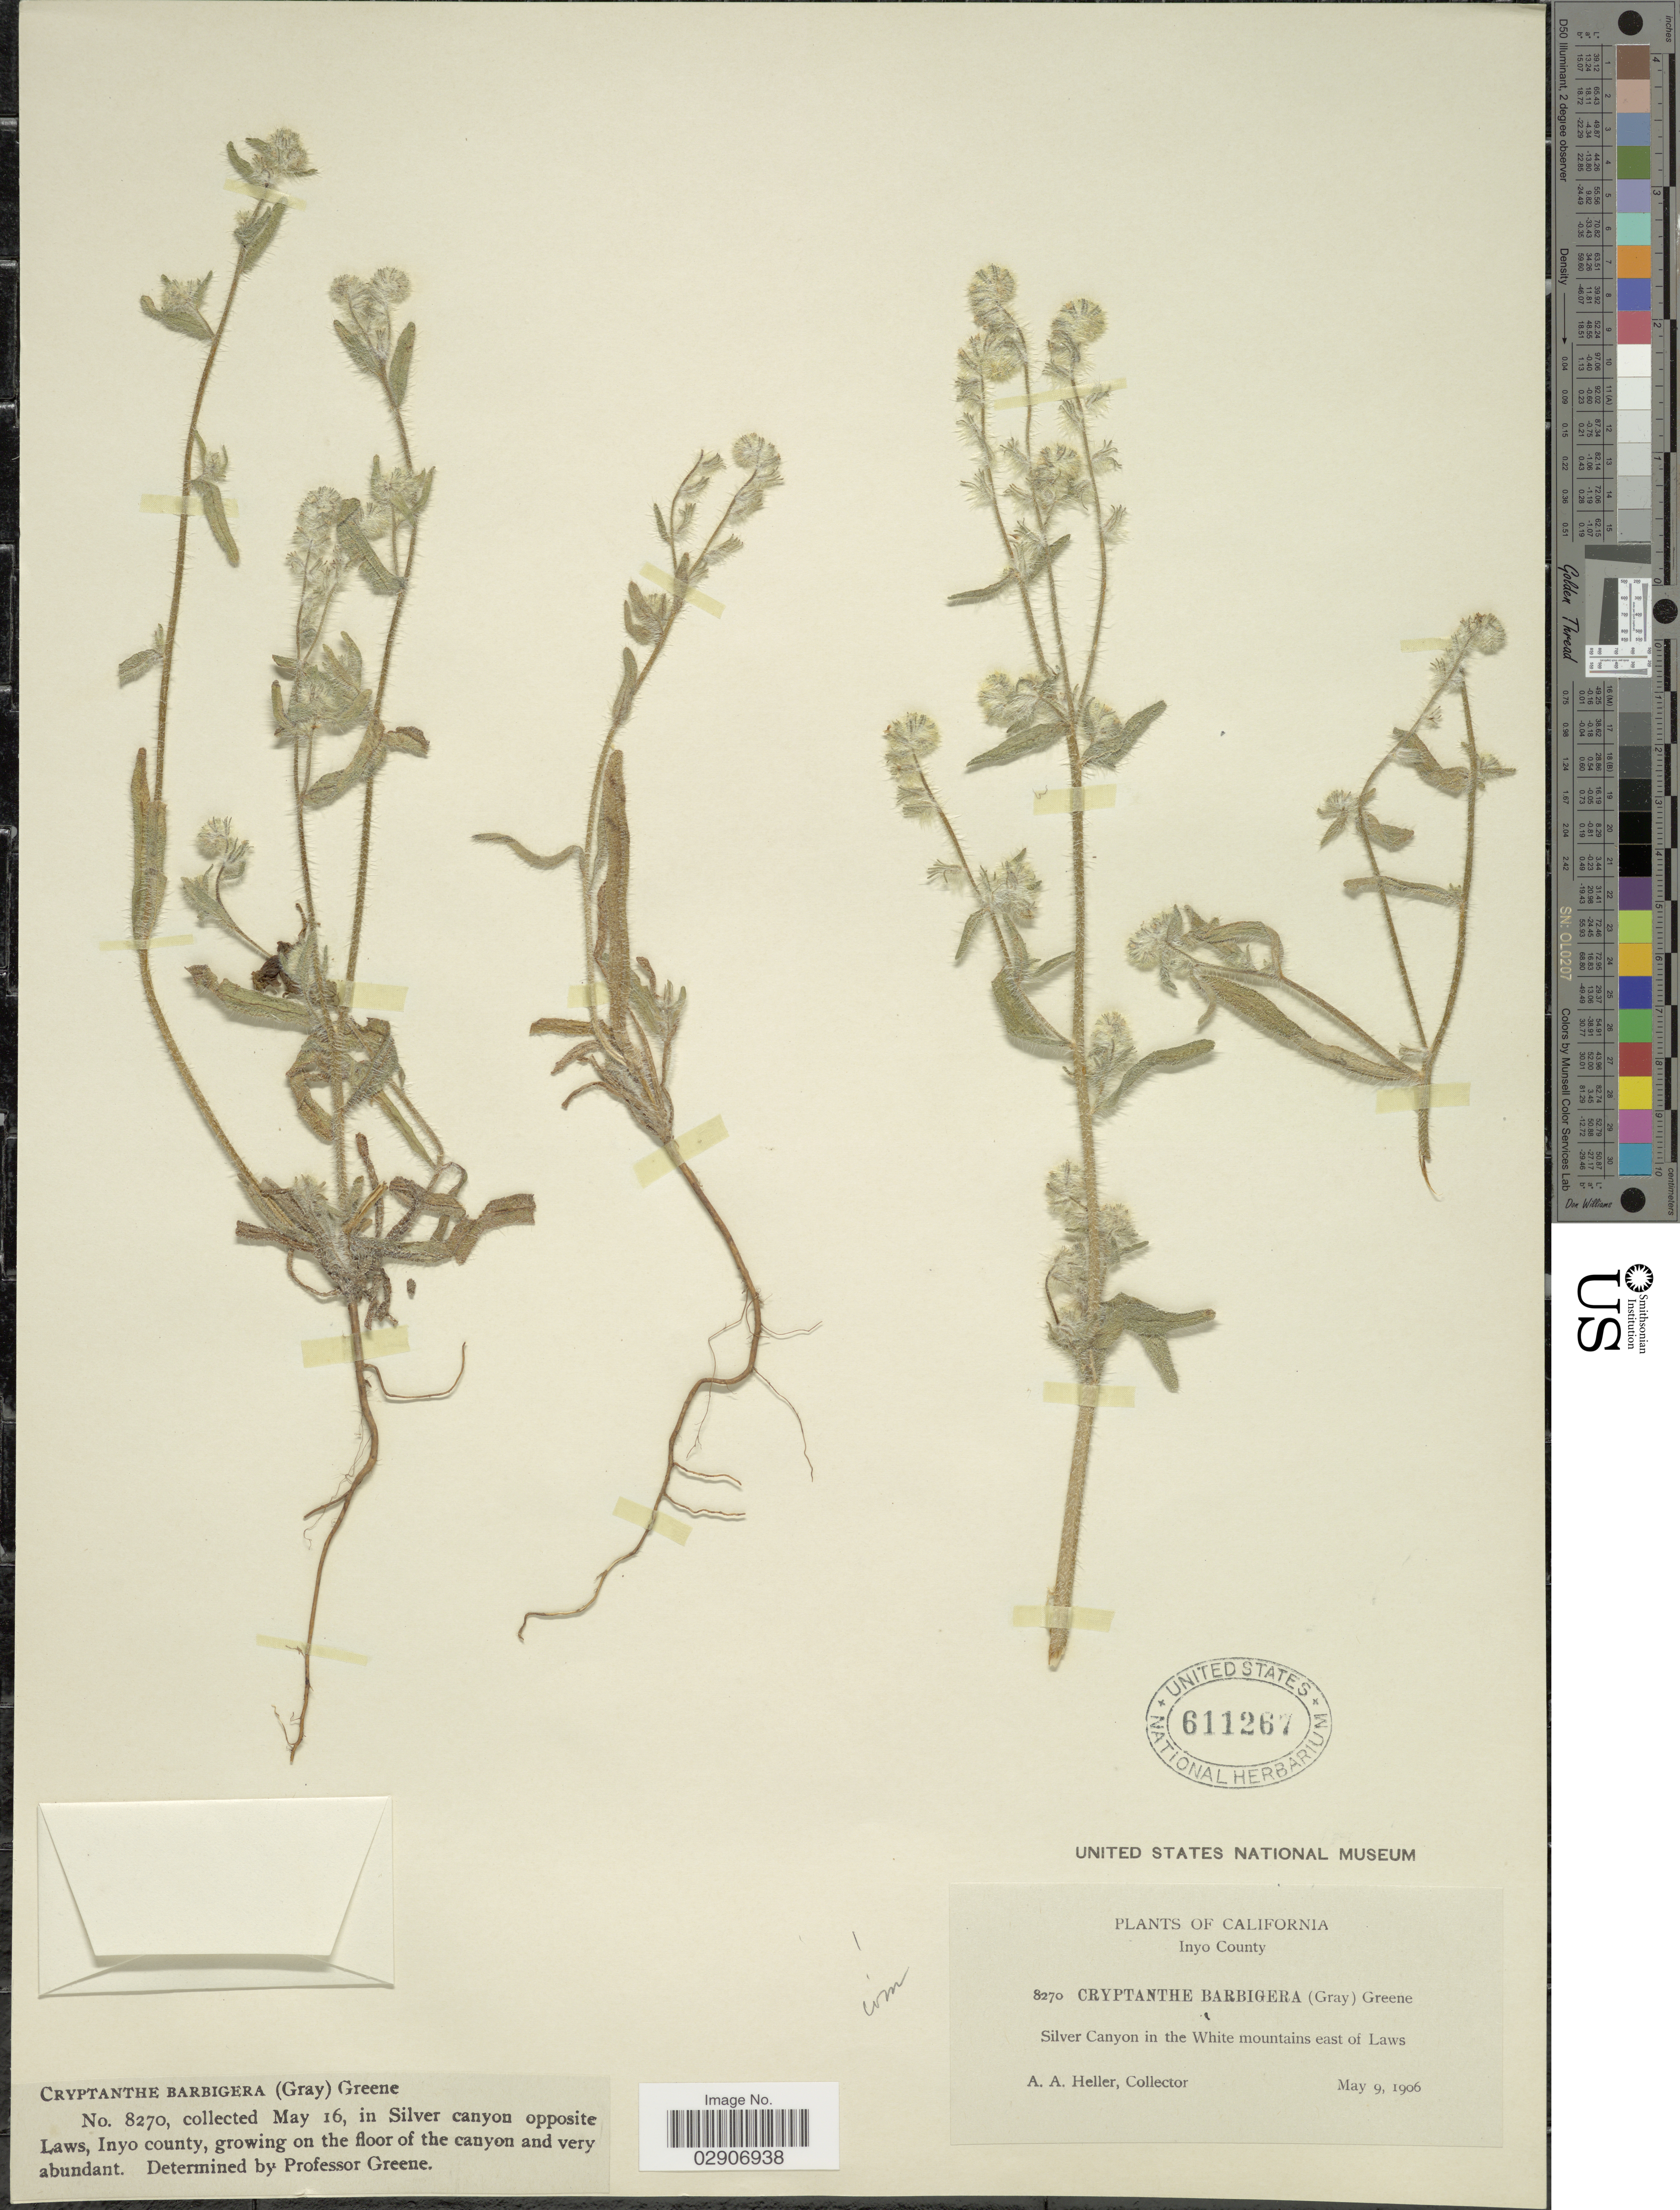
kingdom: Plantae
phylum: Tracheophyta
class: Magnoliopsida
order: Boraginales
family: Boraginaceae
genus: Cryptantha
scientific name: Cryptantha barbigera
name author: (A. Gray) Greene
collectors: A. A. Heller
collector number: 8270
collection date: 1906-05-09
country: United States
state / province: California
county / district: Inyo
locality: Inyo County. Silver Canyon in the White mountains east of Laws.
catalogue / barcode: US 611267